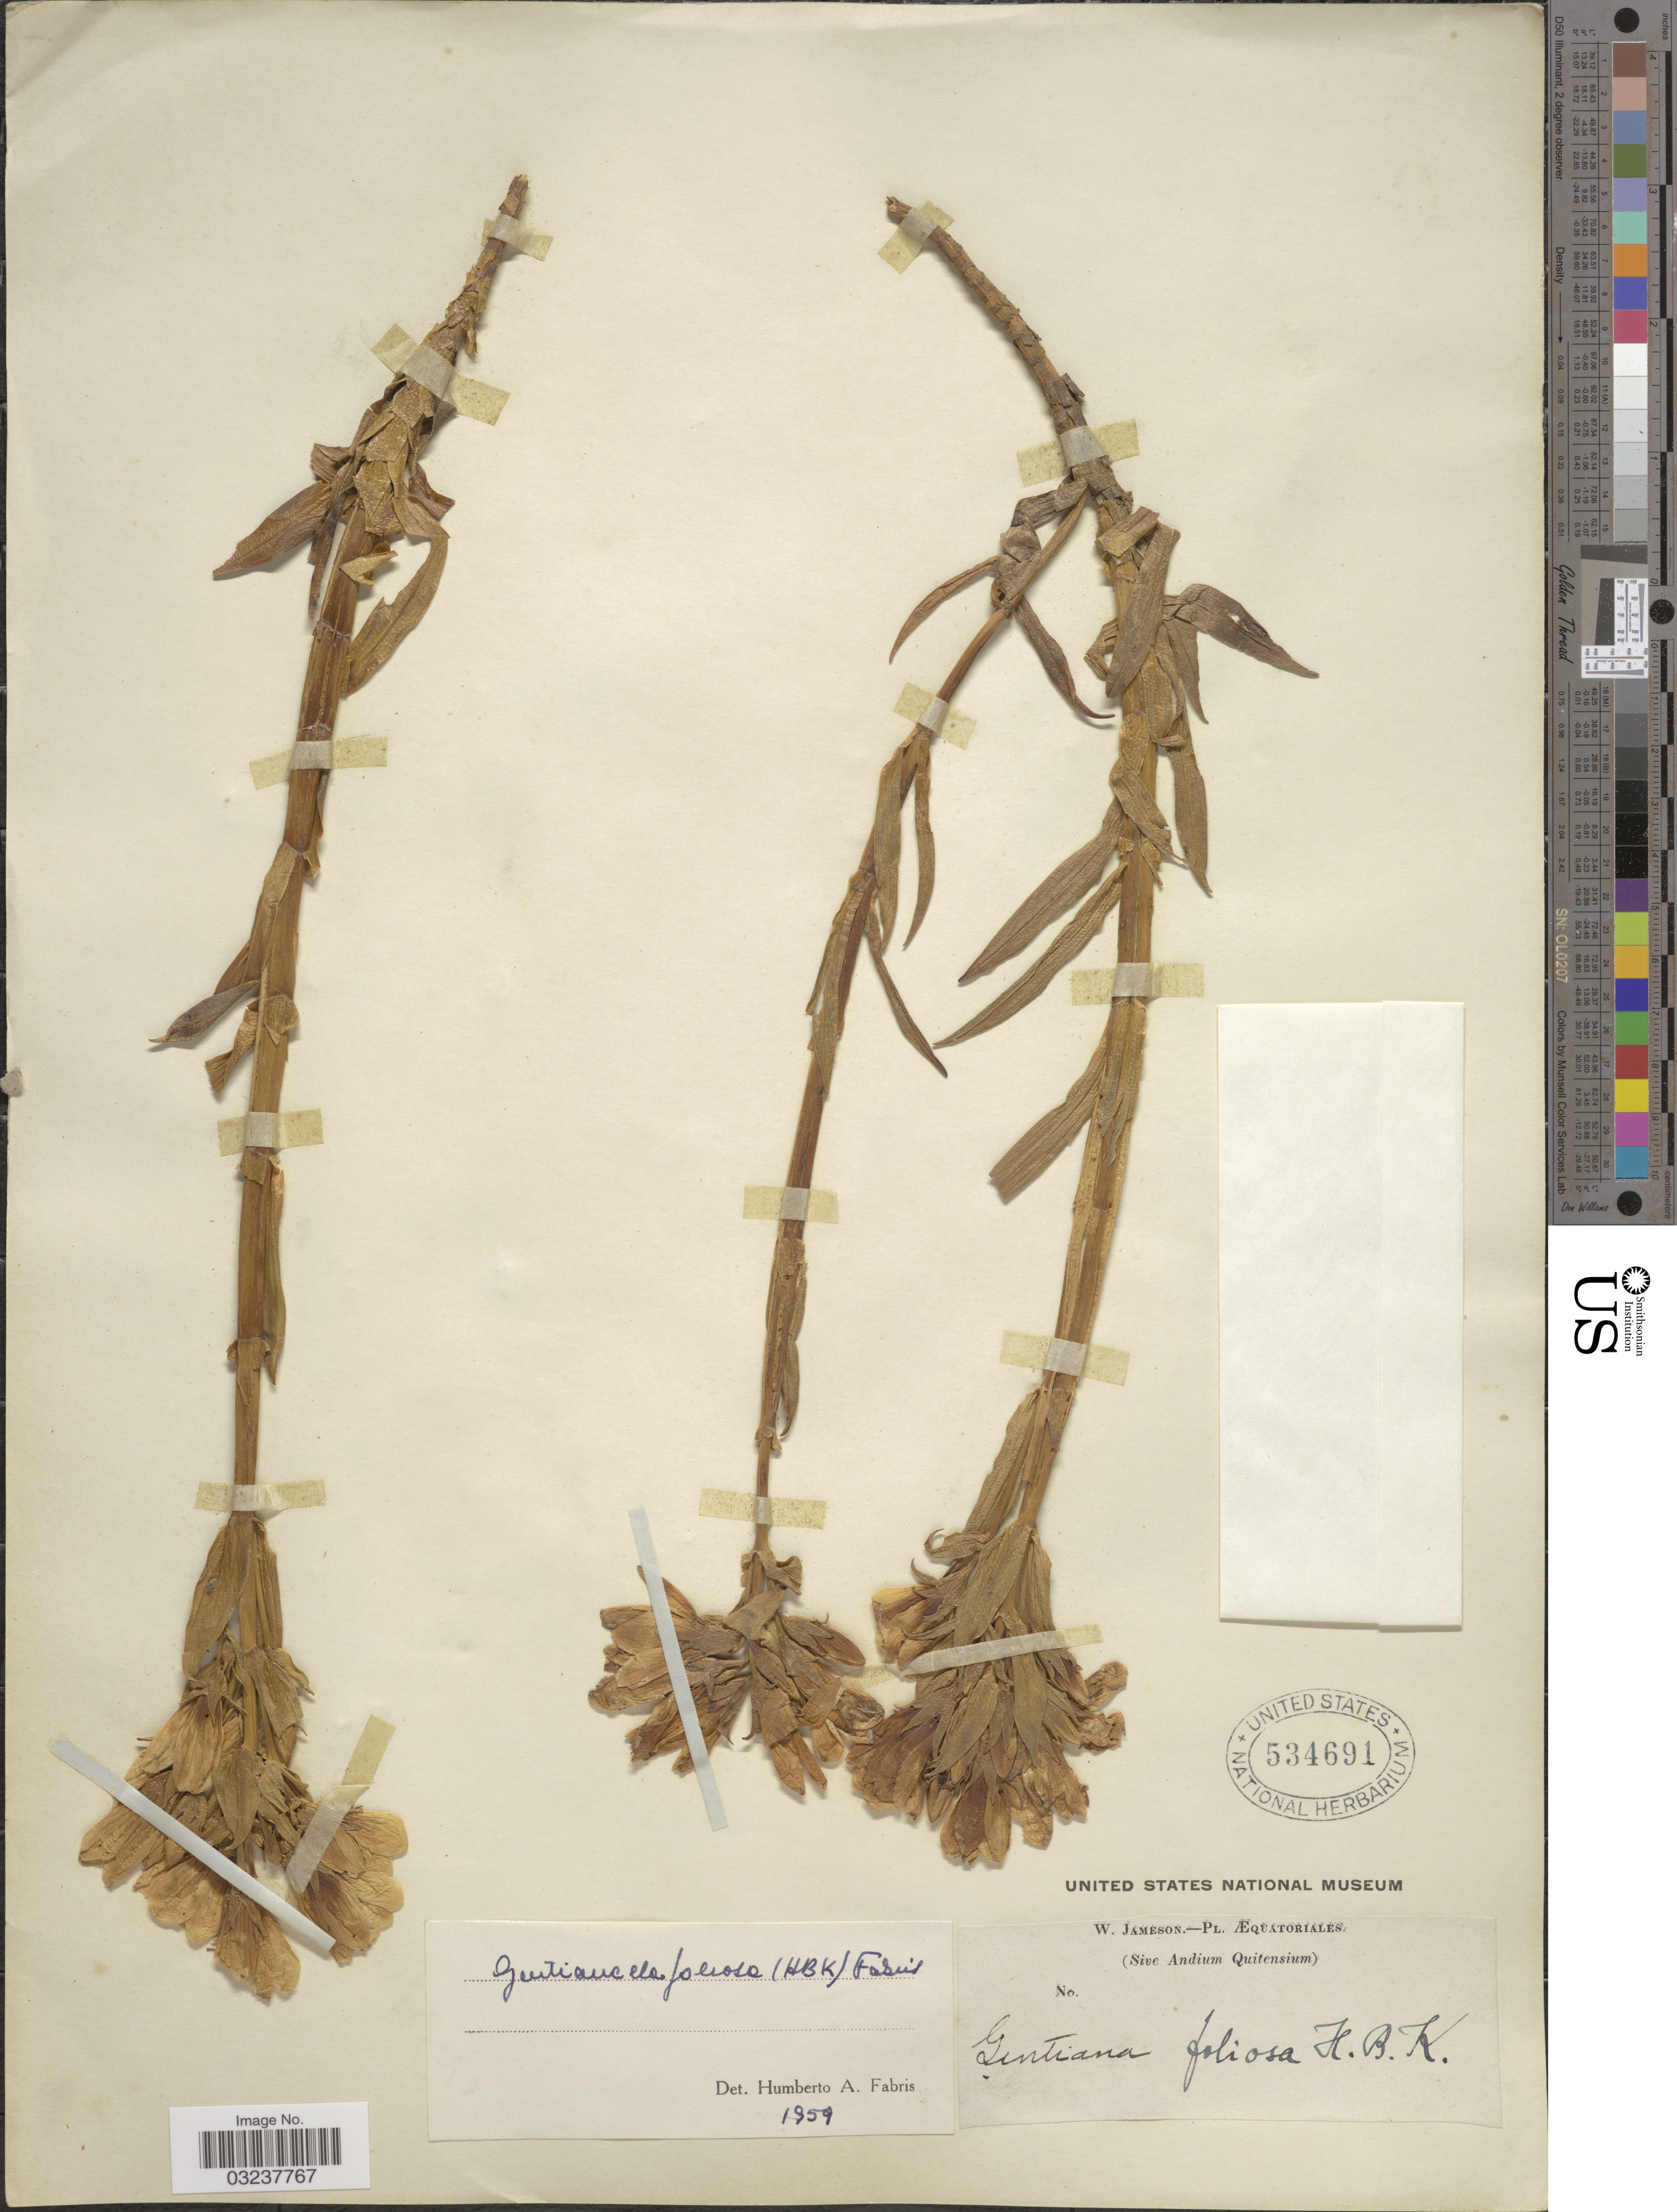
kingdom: Plantae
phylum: Tracheophyta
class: Magnoliopsida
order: Gentianales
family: Gentianaceae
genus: Gentianella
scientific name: Gentianella foliosa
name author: (Kunth) Fabris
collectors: W. Jameson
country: Ecuador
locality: Æquatoriales. (Sive Andium Quitensium)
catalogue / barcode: US 534691